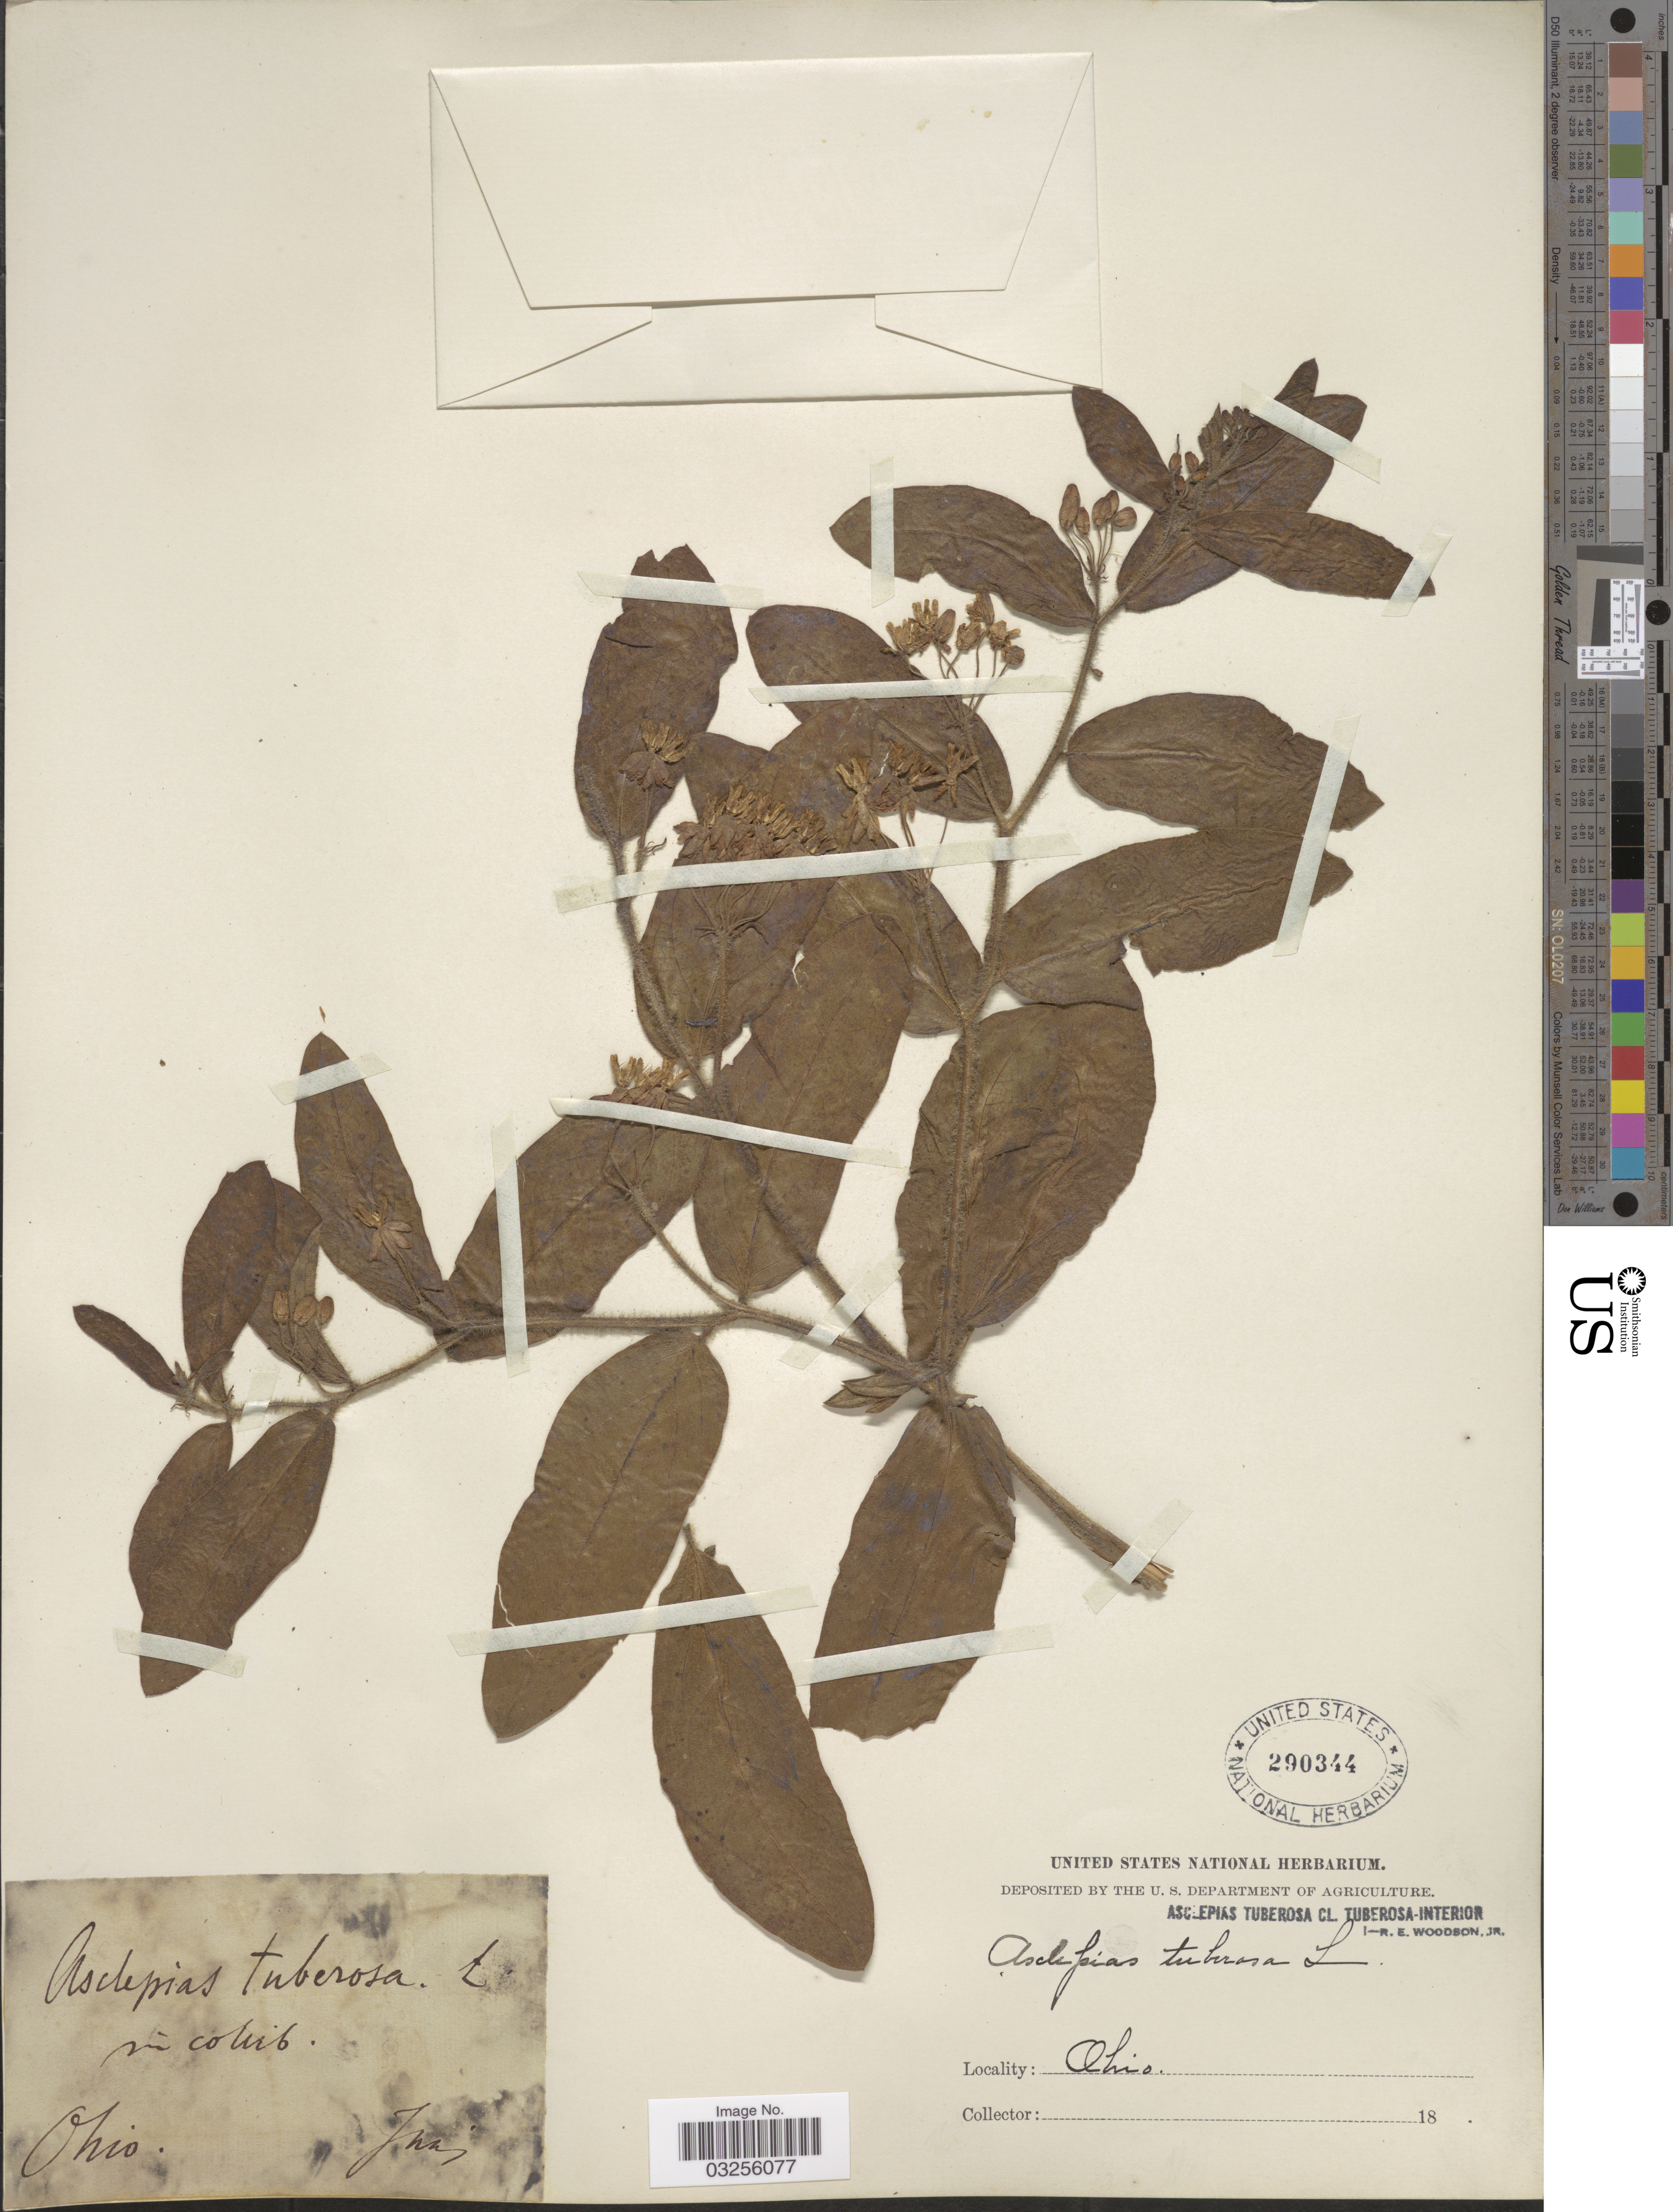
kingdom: Plantae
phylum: Tracheophyta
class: Magnoliopsida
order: Gentianales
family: Apocynaceae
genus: Asclepias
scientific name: Asclepias tuberosa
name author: L.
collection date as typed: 18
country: United States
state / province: Ohio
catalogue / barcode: US 290344